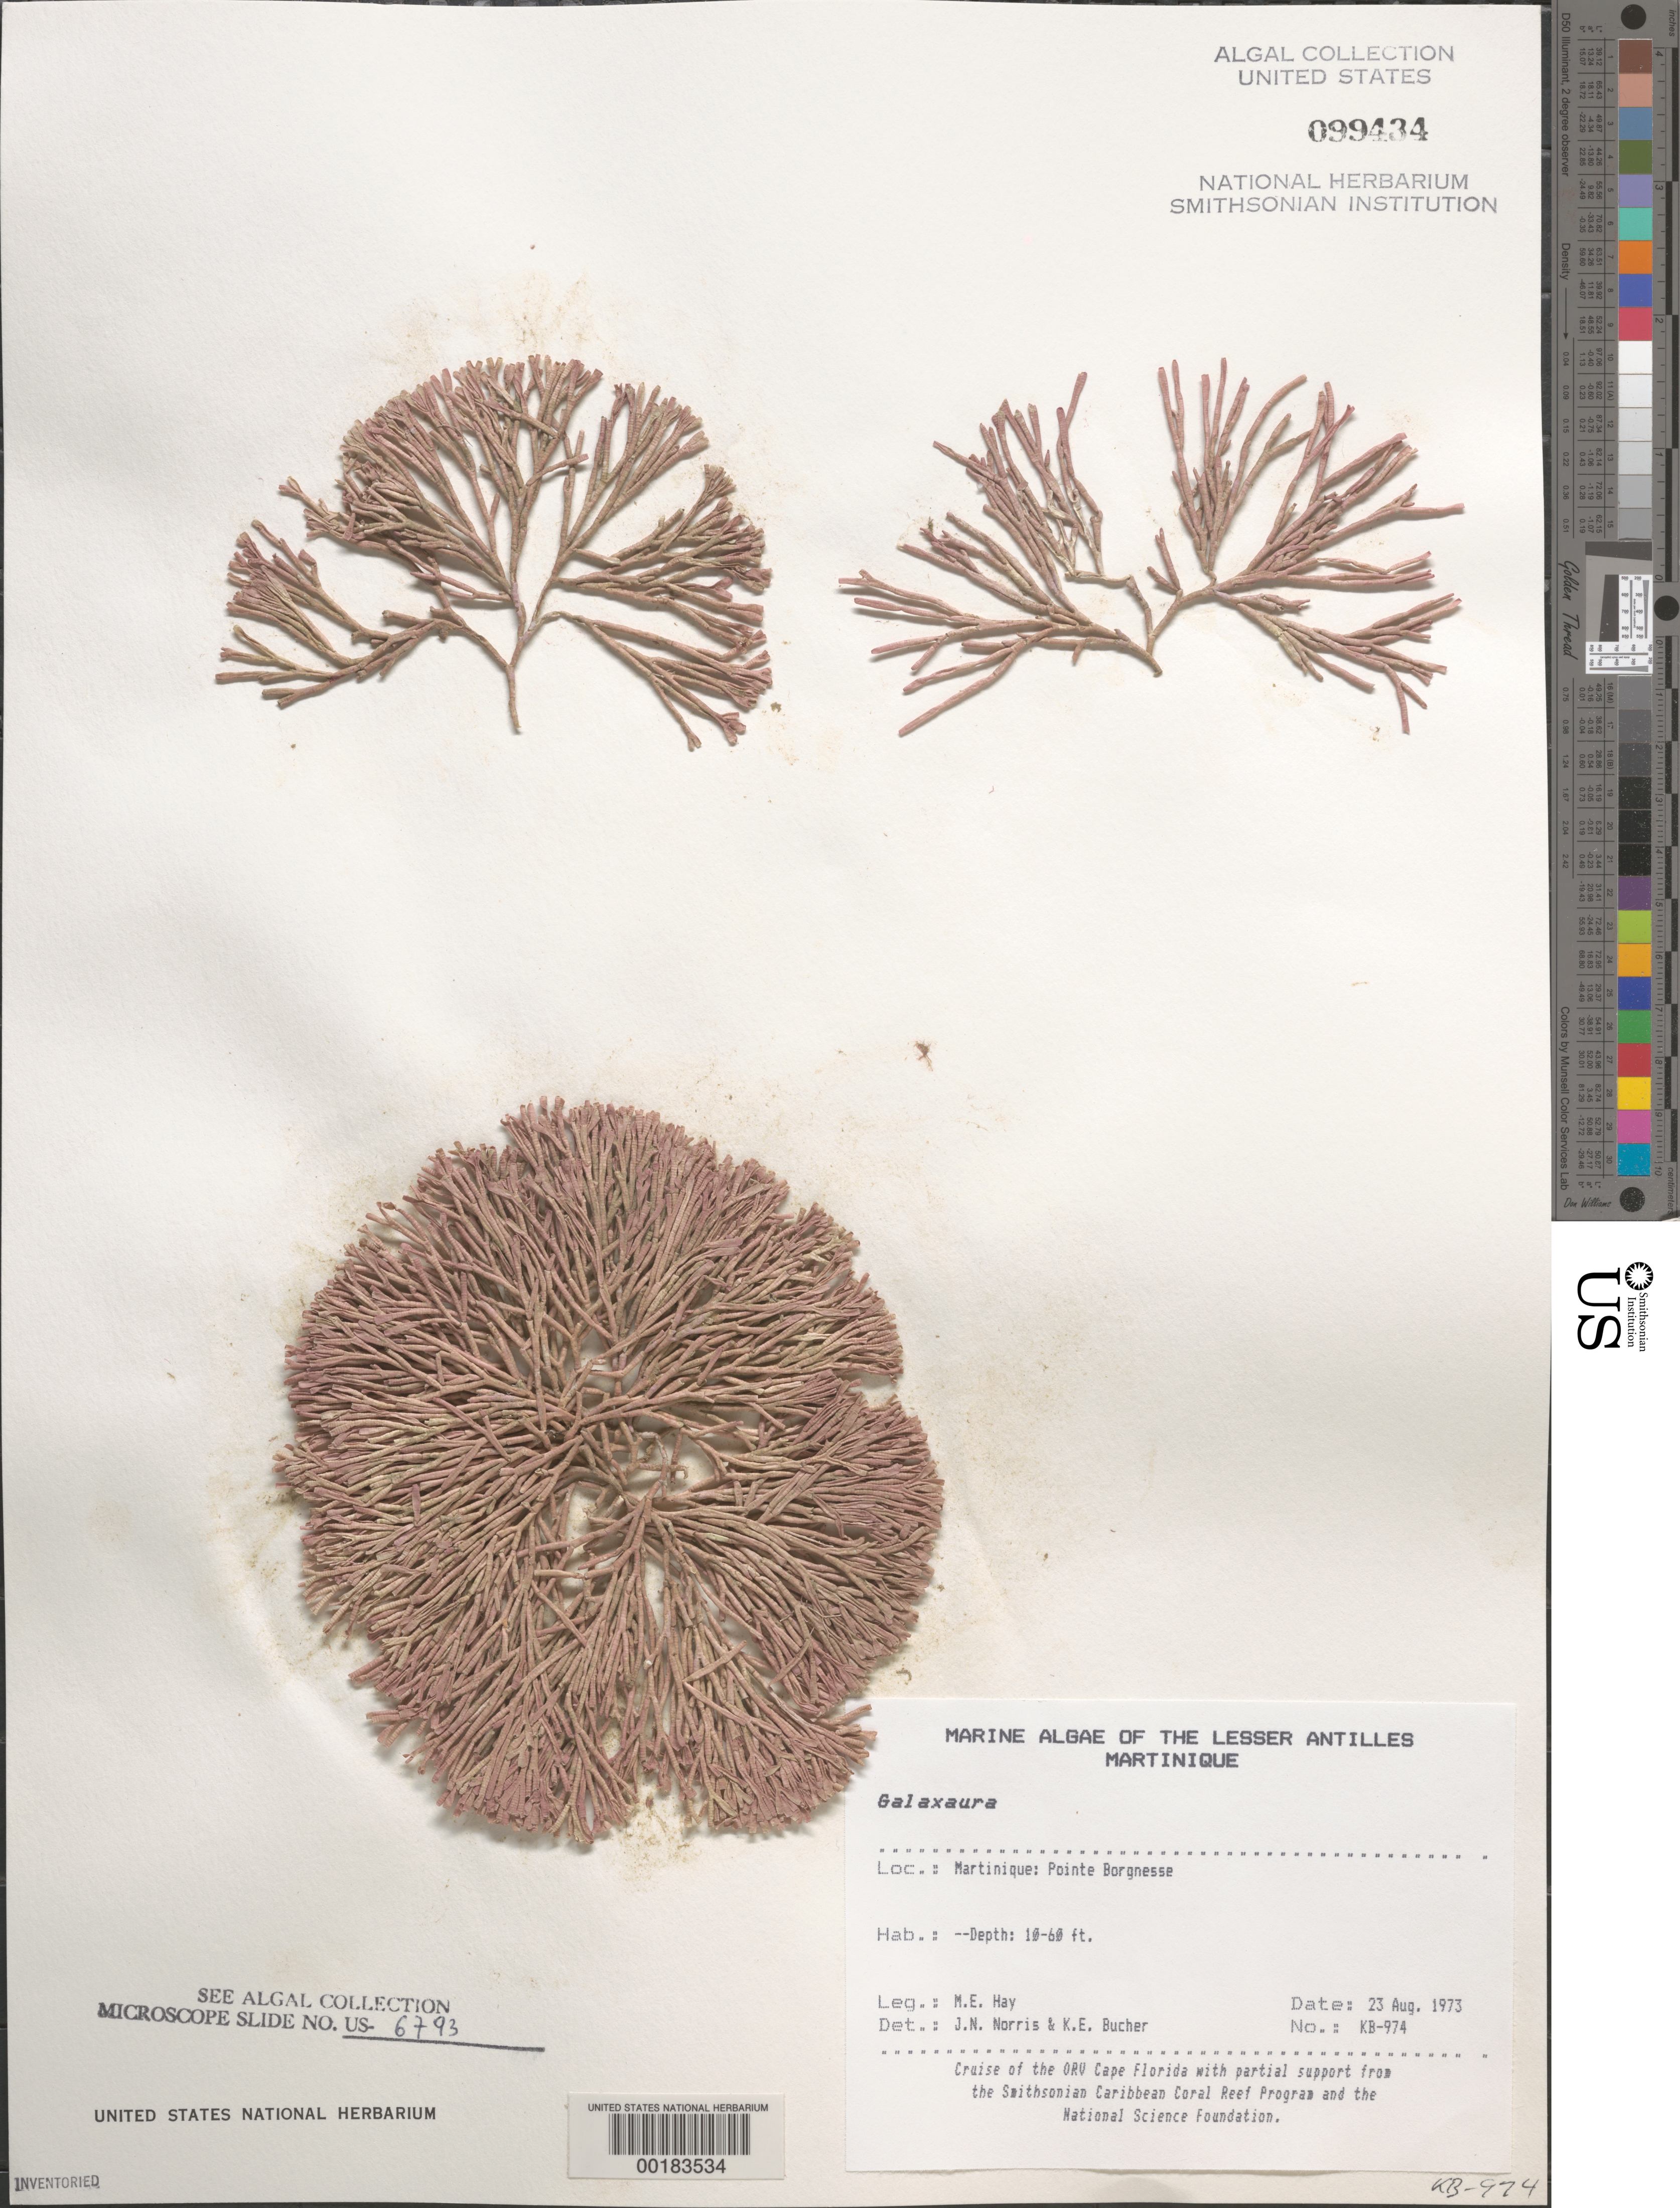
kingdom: Plantae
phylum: Rhodophyta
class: Florideophyceae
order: Nemaliales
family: Galaxauraceae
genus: Galaxaura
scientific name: Galaxaura sp.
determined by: Norris, J. N.; Bucher, K. E.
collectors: M. E. Hay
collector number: KB-974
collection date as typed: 23 Aug 1985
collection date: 1985-08-23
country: Martinique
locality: Pointe Borgnesse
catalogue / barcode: US 99434